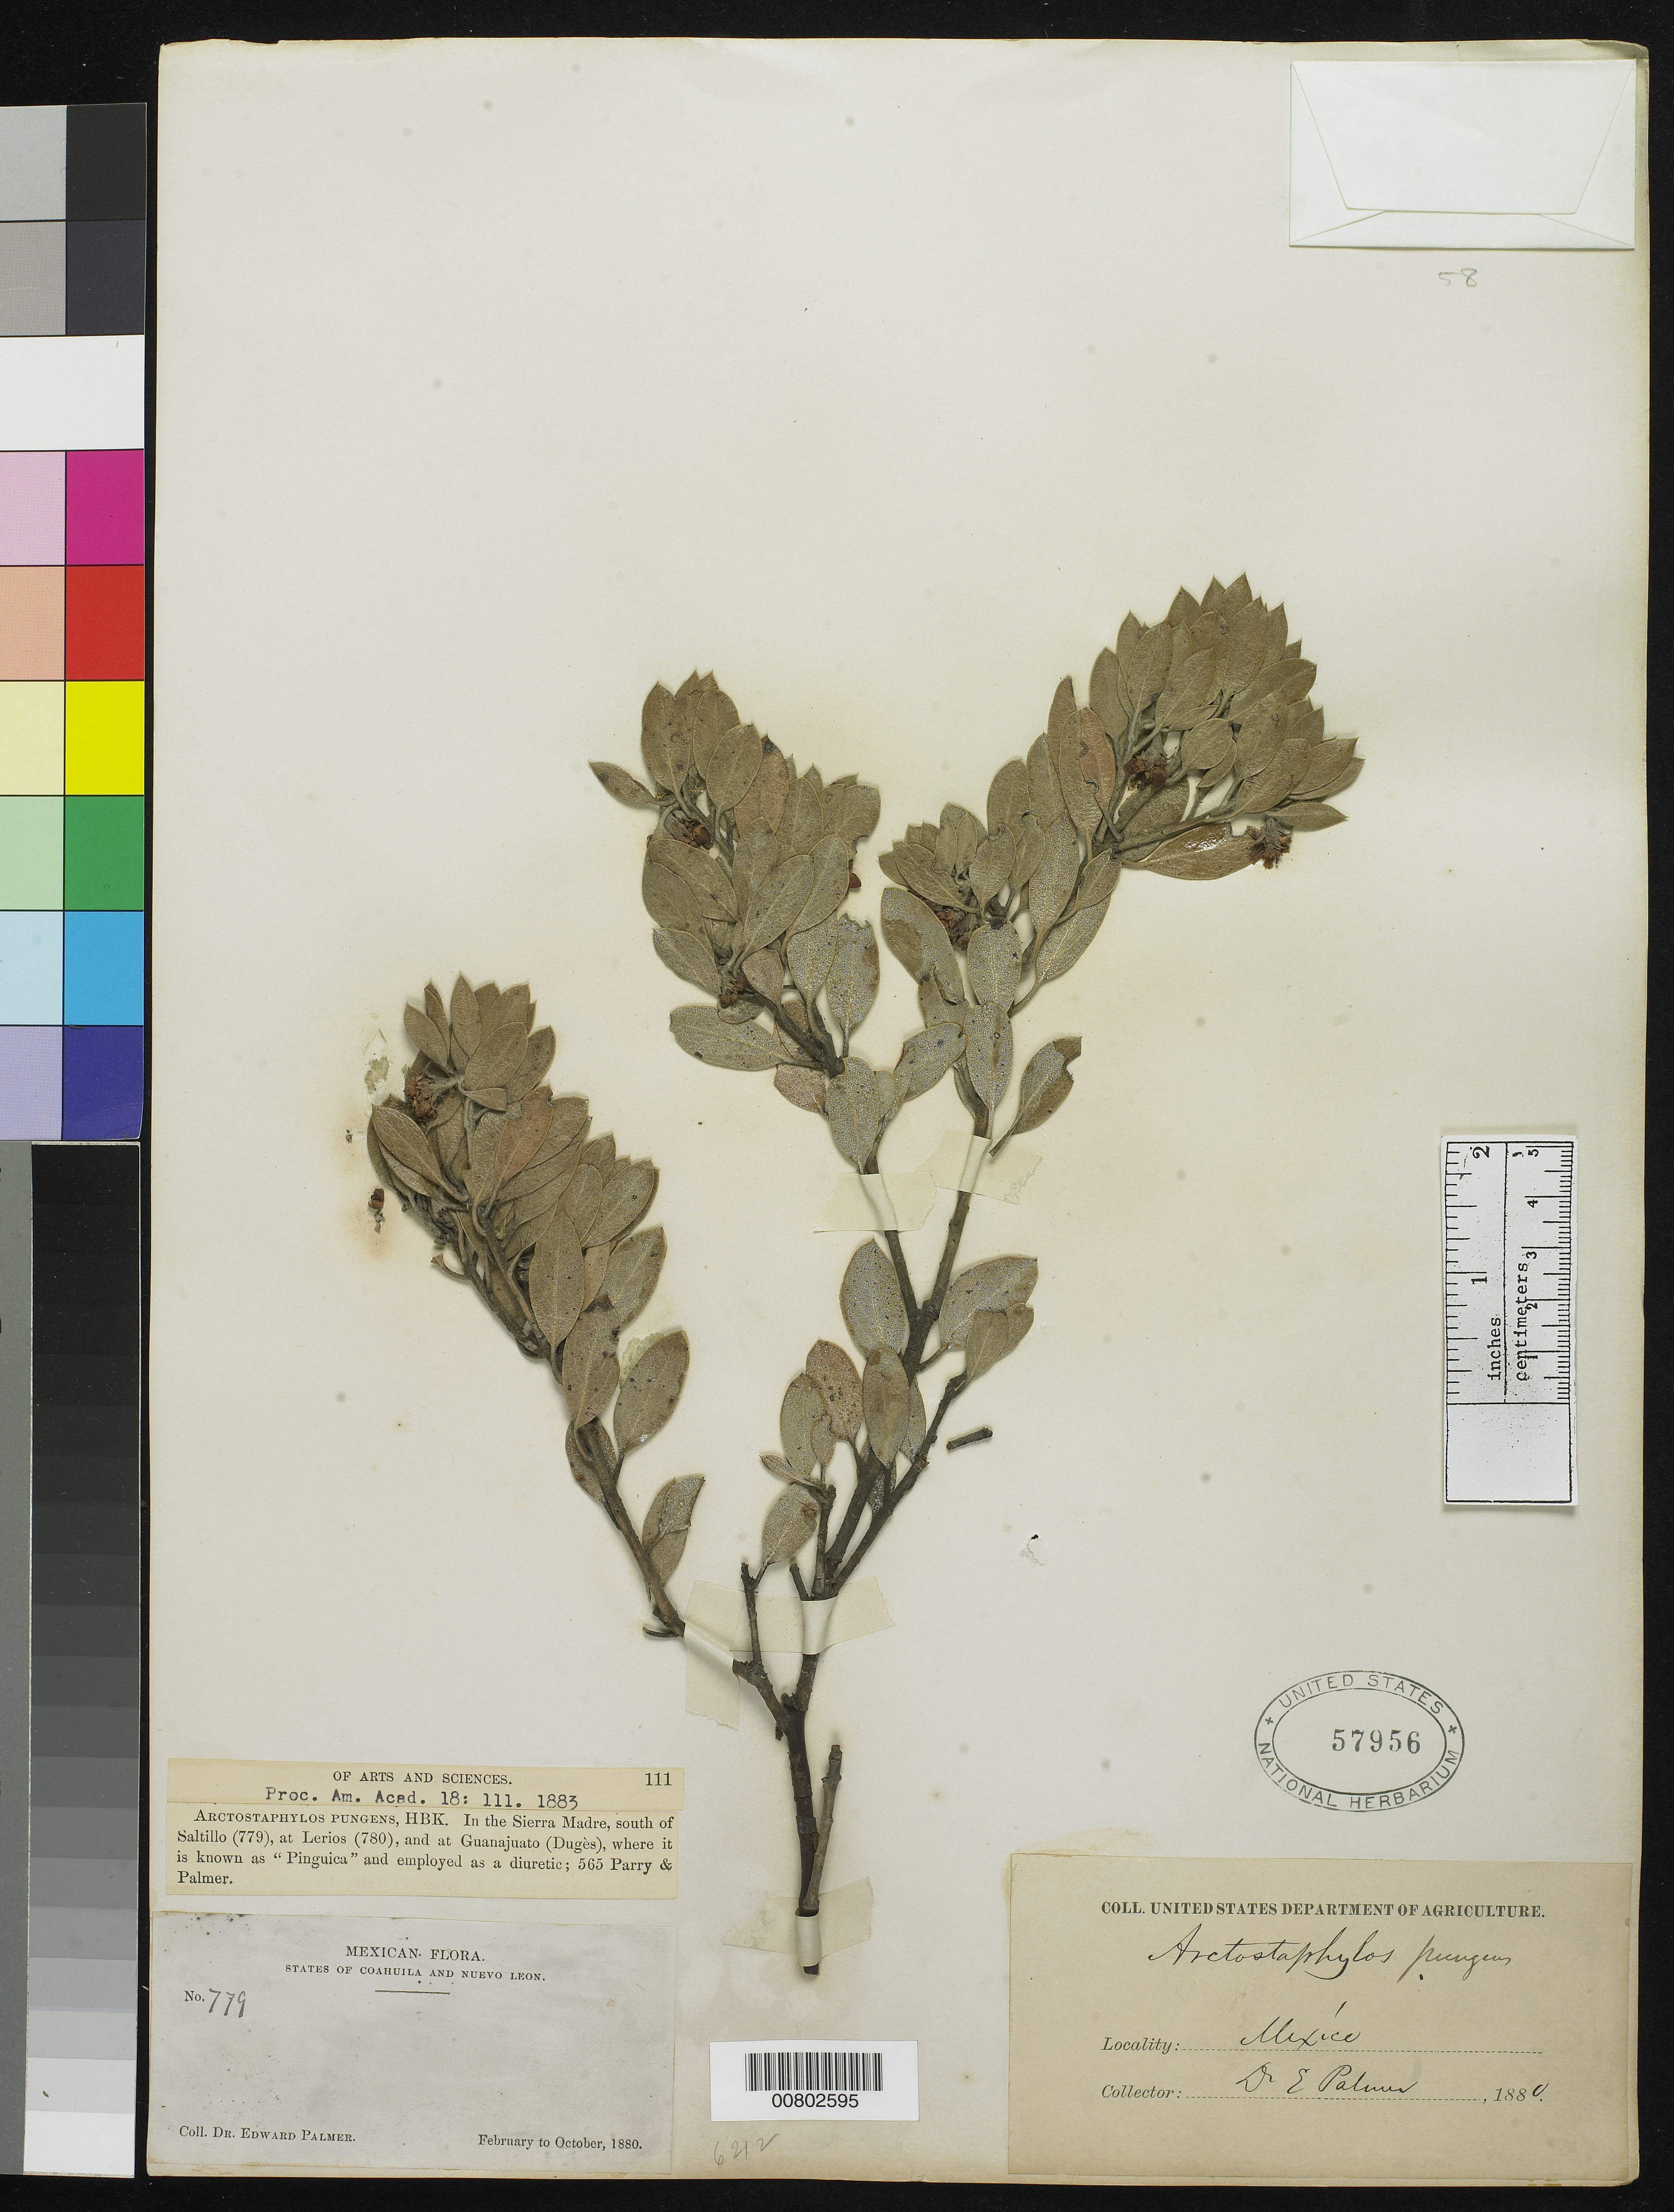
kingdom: Plantae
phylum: Tracheophyta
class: Magnoliopsida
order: Ericales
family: Ericaceae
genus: Arctostaphylos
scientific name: Arctostaphylos pungens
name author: Kunth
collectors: E. Palmer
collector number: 779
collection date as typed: Feb 1880 to -- Oct 1880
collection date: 1880-02/1880-10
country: Mexico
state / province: Coahuila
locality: In the Sierra Madre, south of Saltillo, Coahuila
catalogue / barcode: US 57956